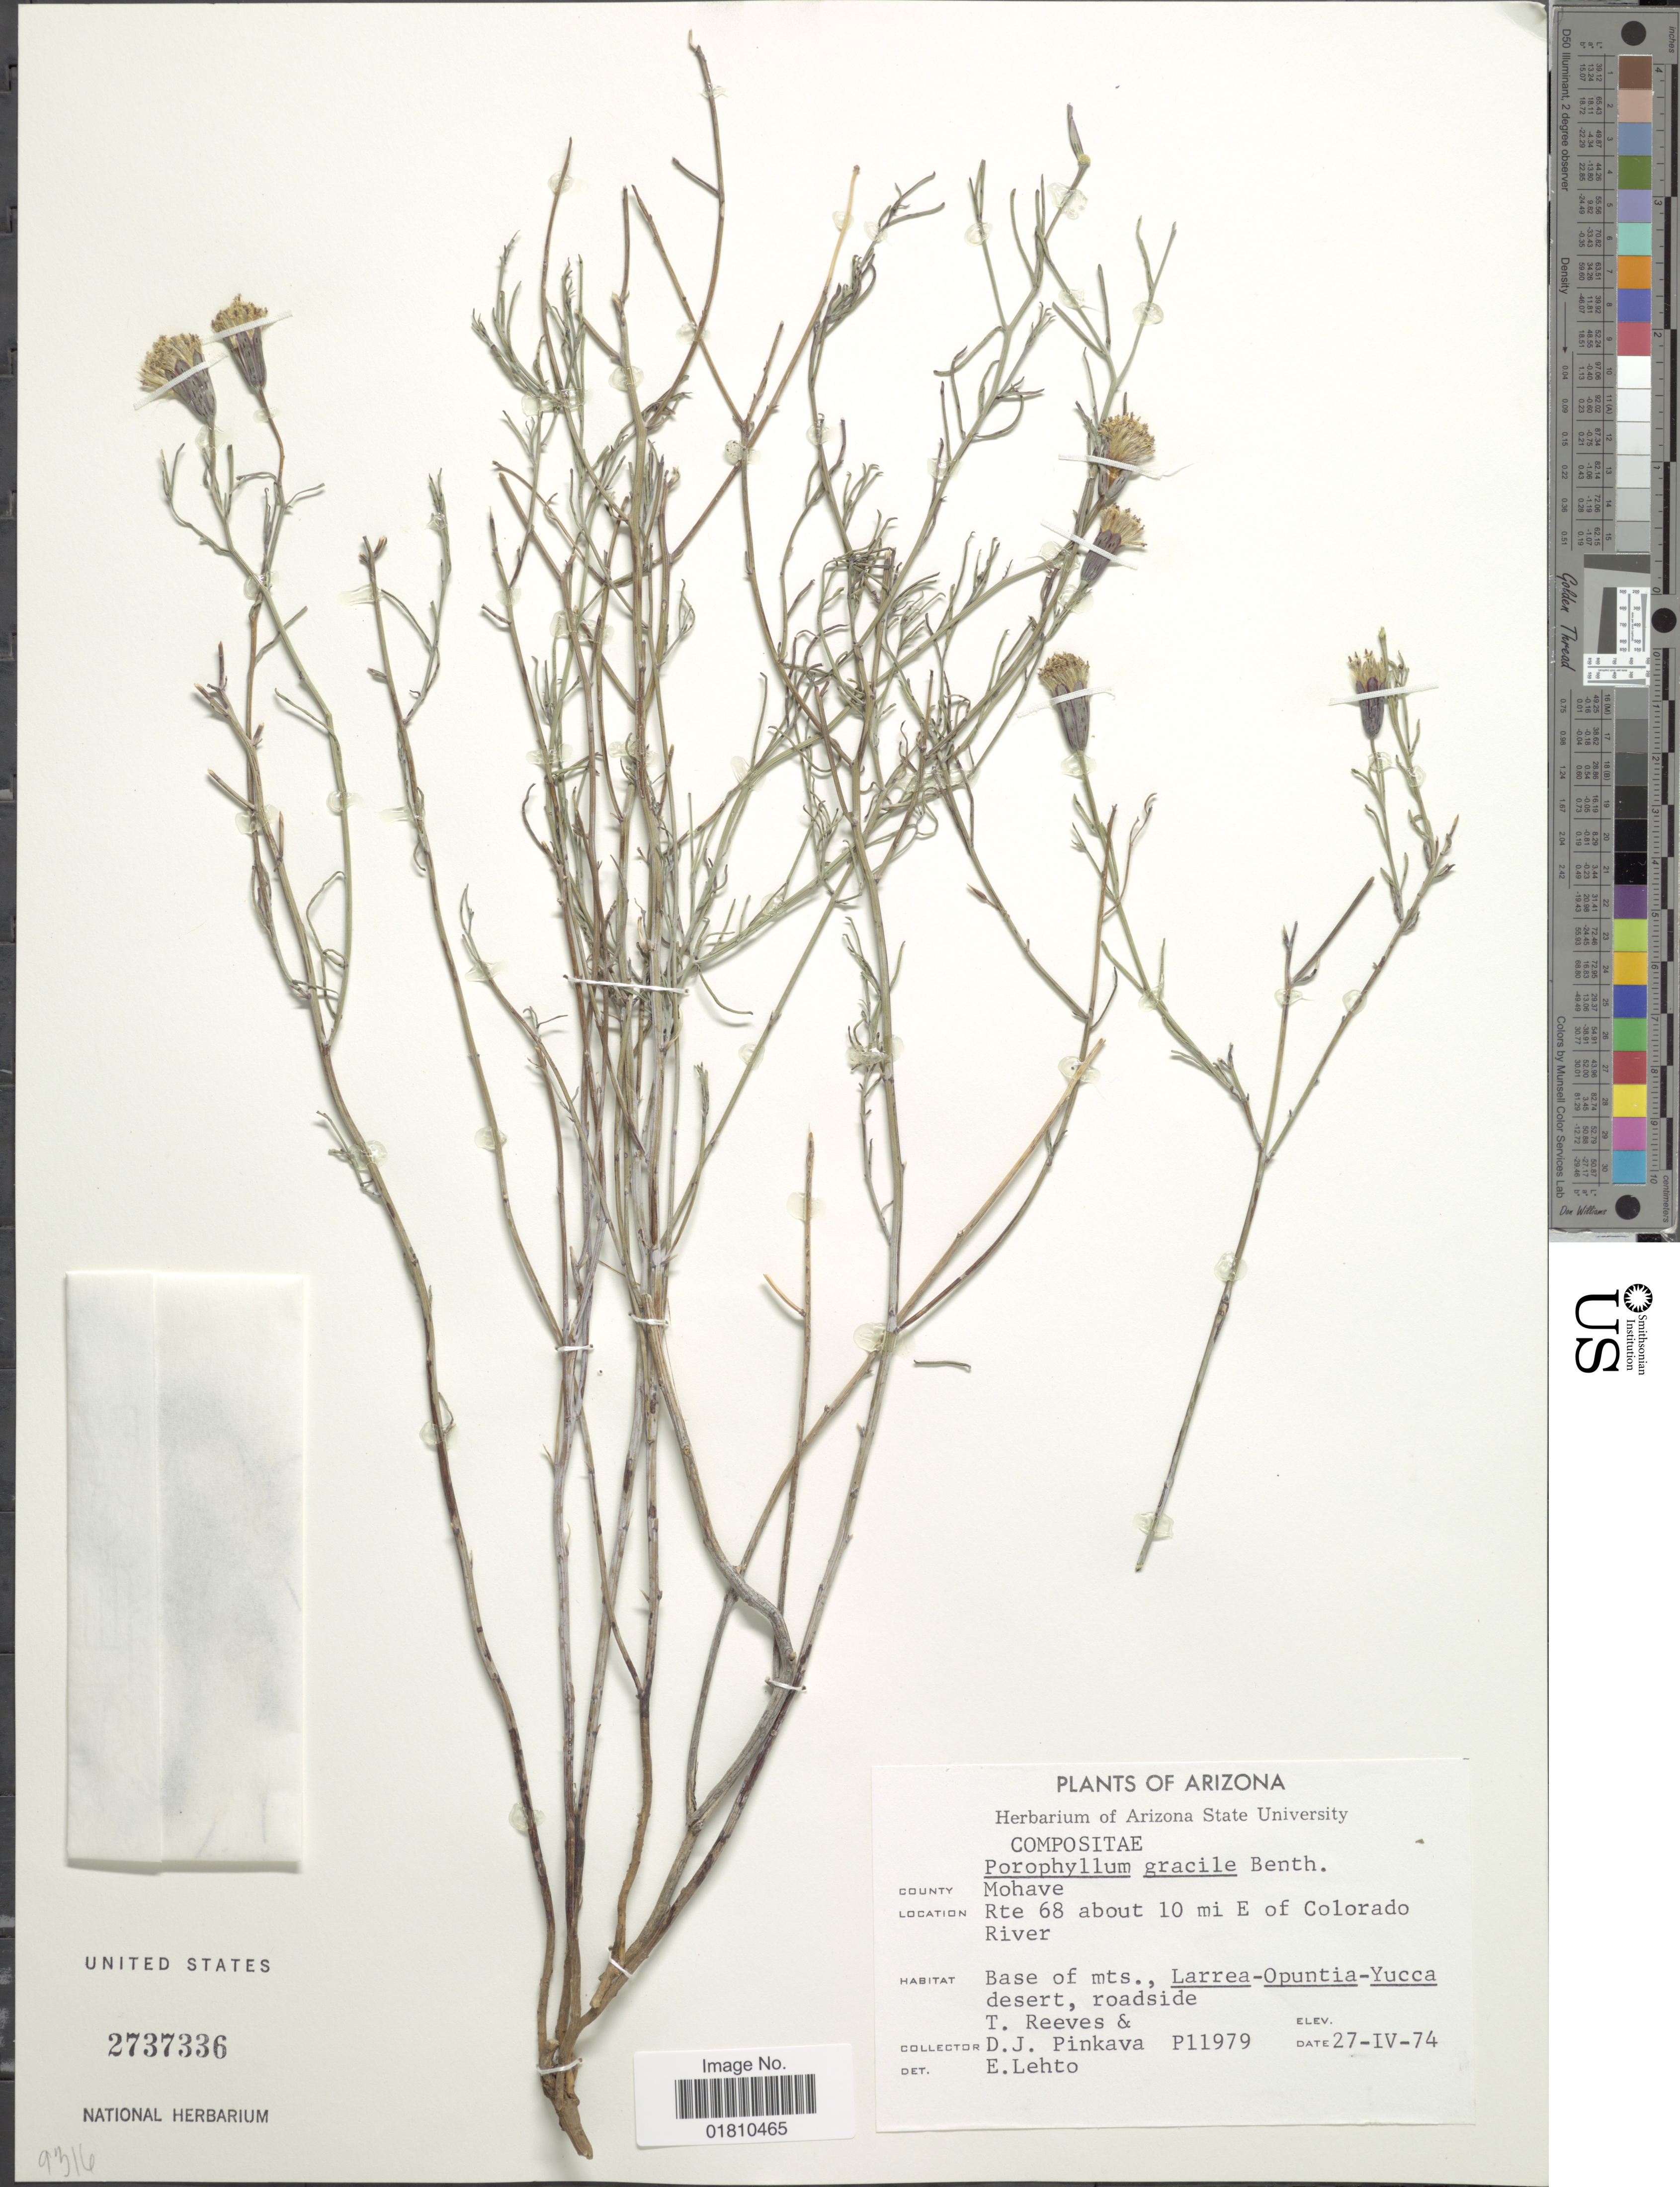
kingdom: Plantae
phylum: Tracheophyta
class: Magnoliopsida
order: Asterales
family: Asteraceae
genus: Porophyllum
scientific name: Porophyllum gracile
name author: Benth.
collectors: D. J. Pinkava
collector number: P11979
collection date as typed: Transcribed d/m/y: 27/4/74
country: United States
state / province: Arizona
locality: County Mohave, Rte 68 about 1 mi E of Colorado River, base of mts.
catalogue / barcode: US 2737336